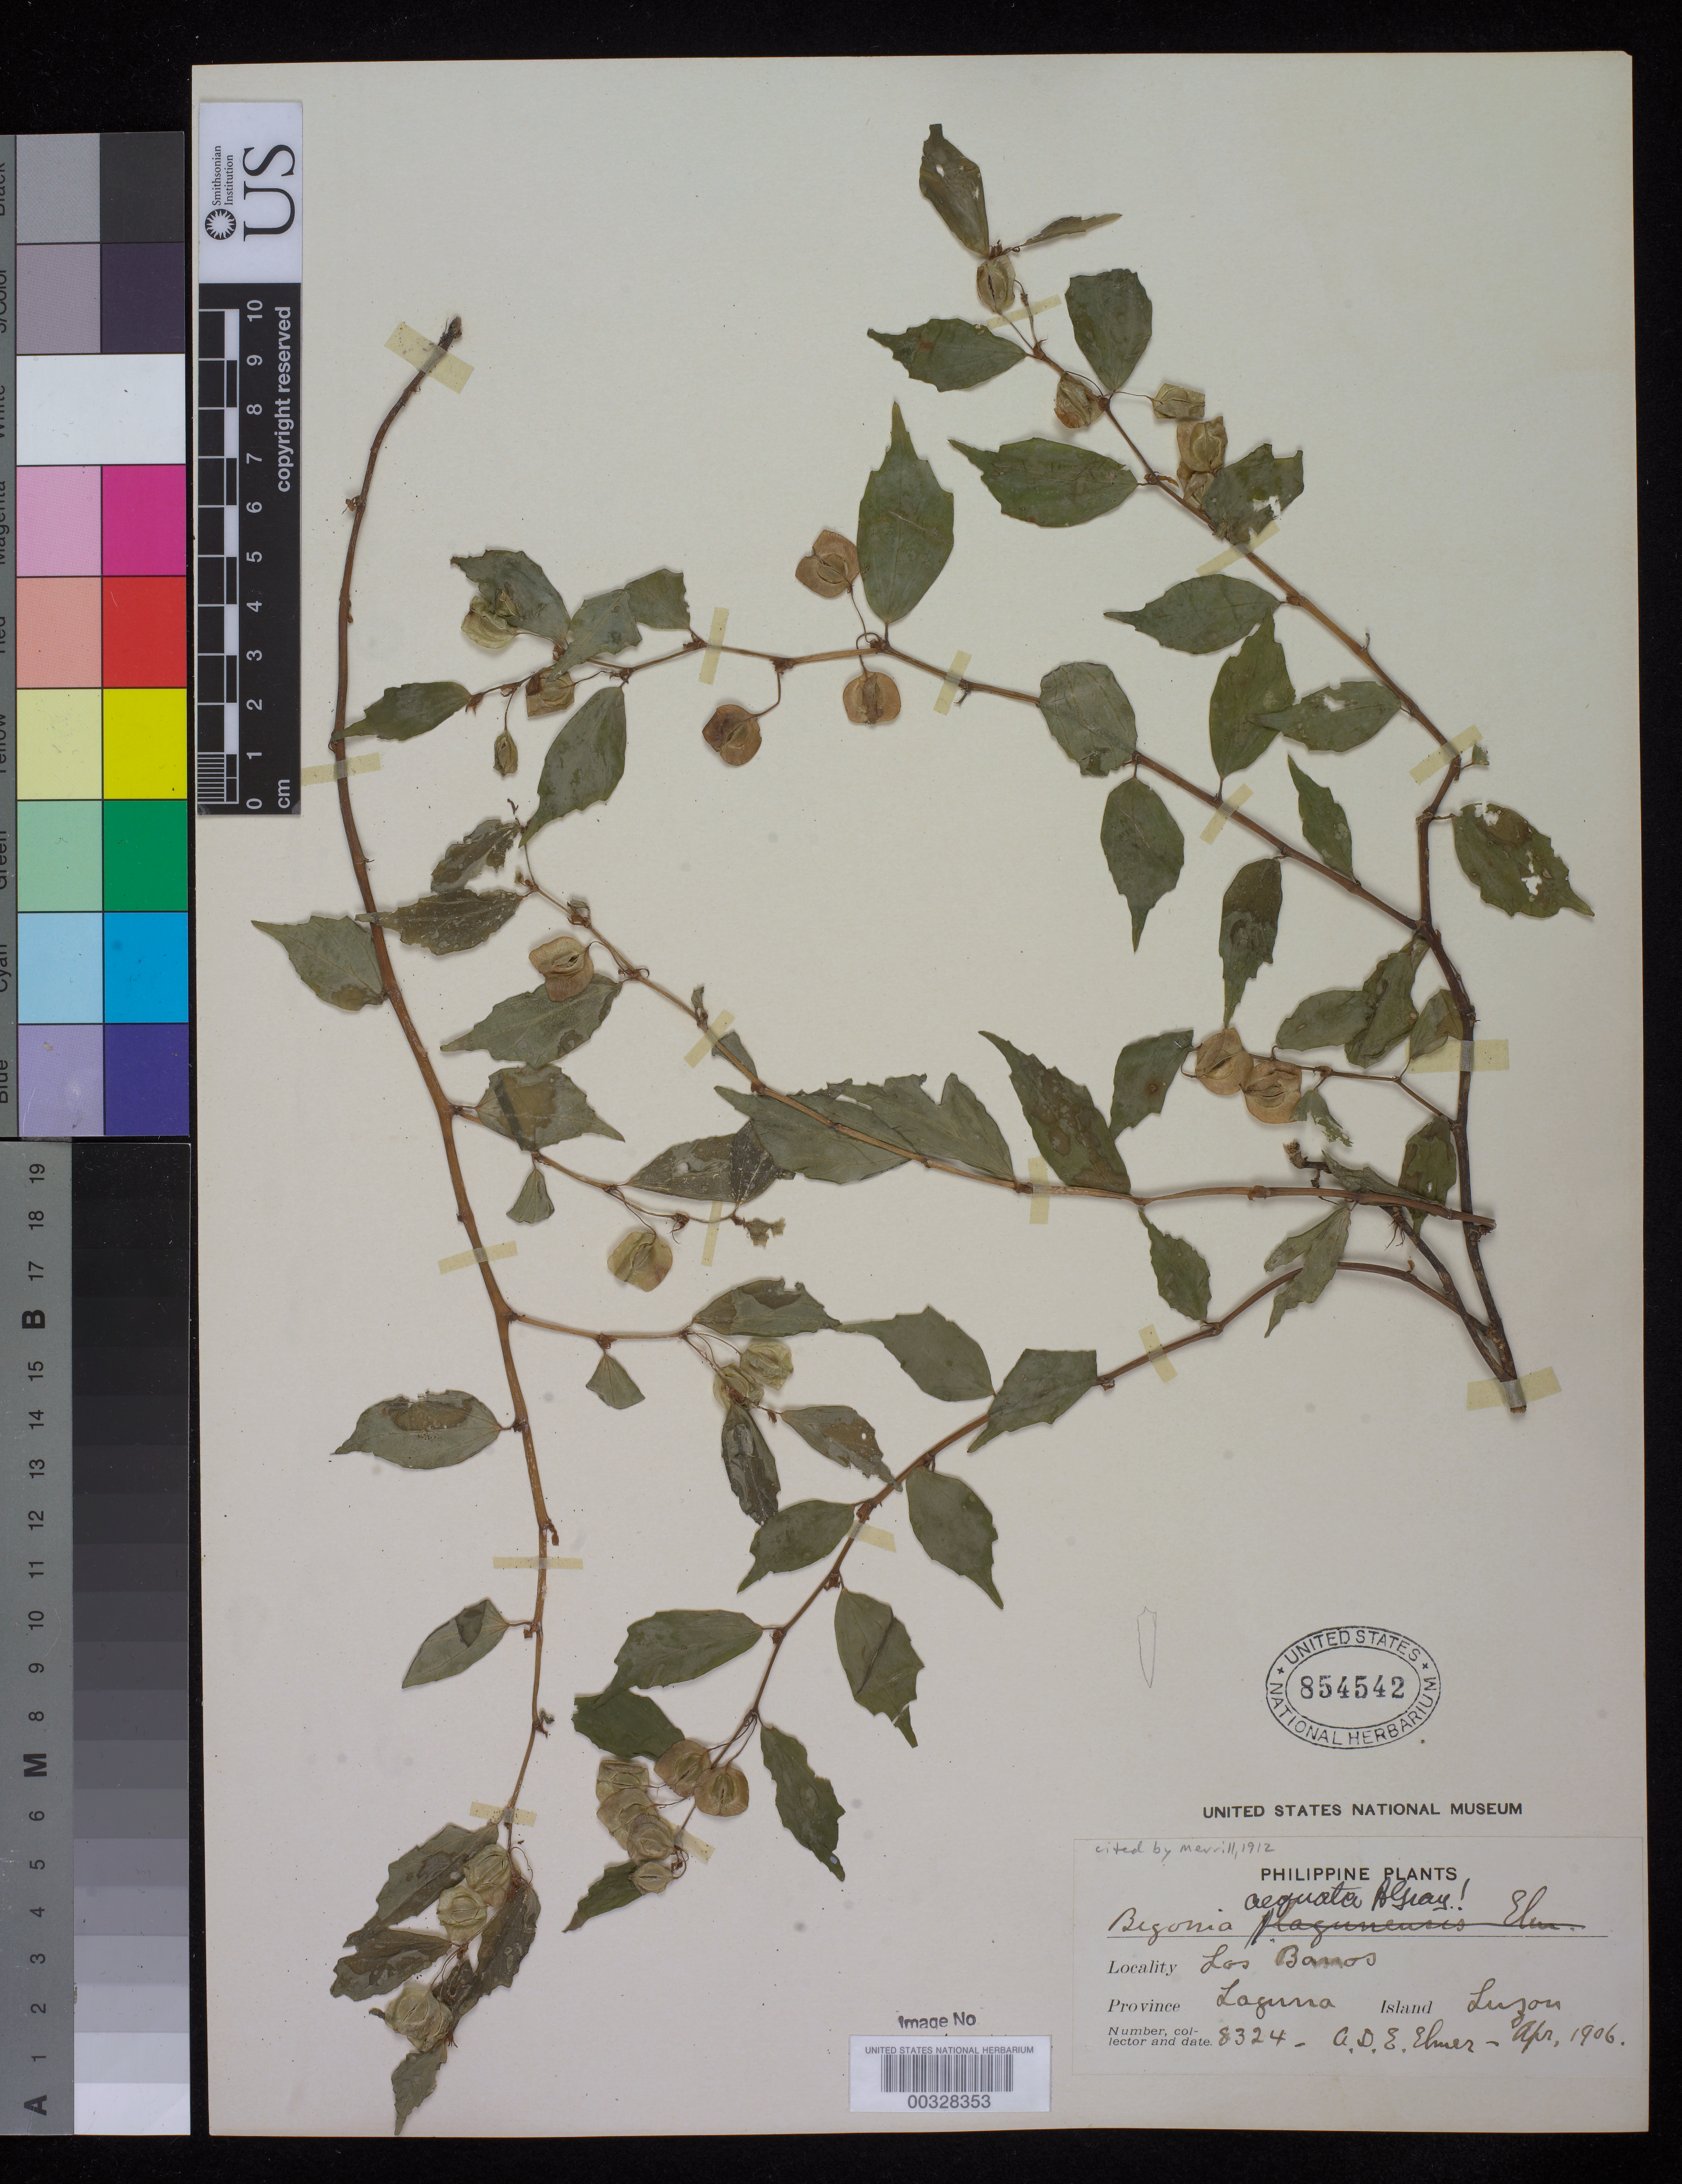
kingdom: Plantae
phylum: Tracheophyta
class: Magnoliopsida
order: Cucurbitales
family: Begoniaceae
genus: Begonia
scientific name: Begonia aequata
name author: A. Gray in Wilkes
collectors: A. D. E. Elmer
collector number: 8324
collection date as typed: Apr 1906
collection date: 1906-04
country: Philippines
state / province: Calabarzon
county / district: Laguna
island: Luzon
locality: Los baños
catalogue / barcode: US 854542